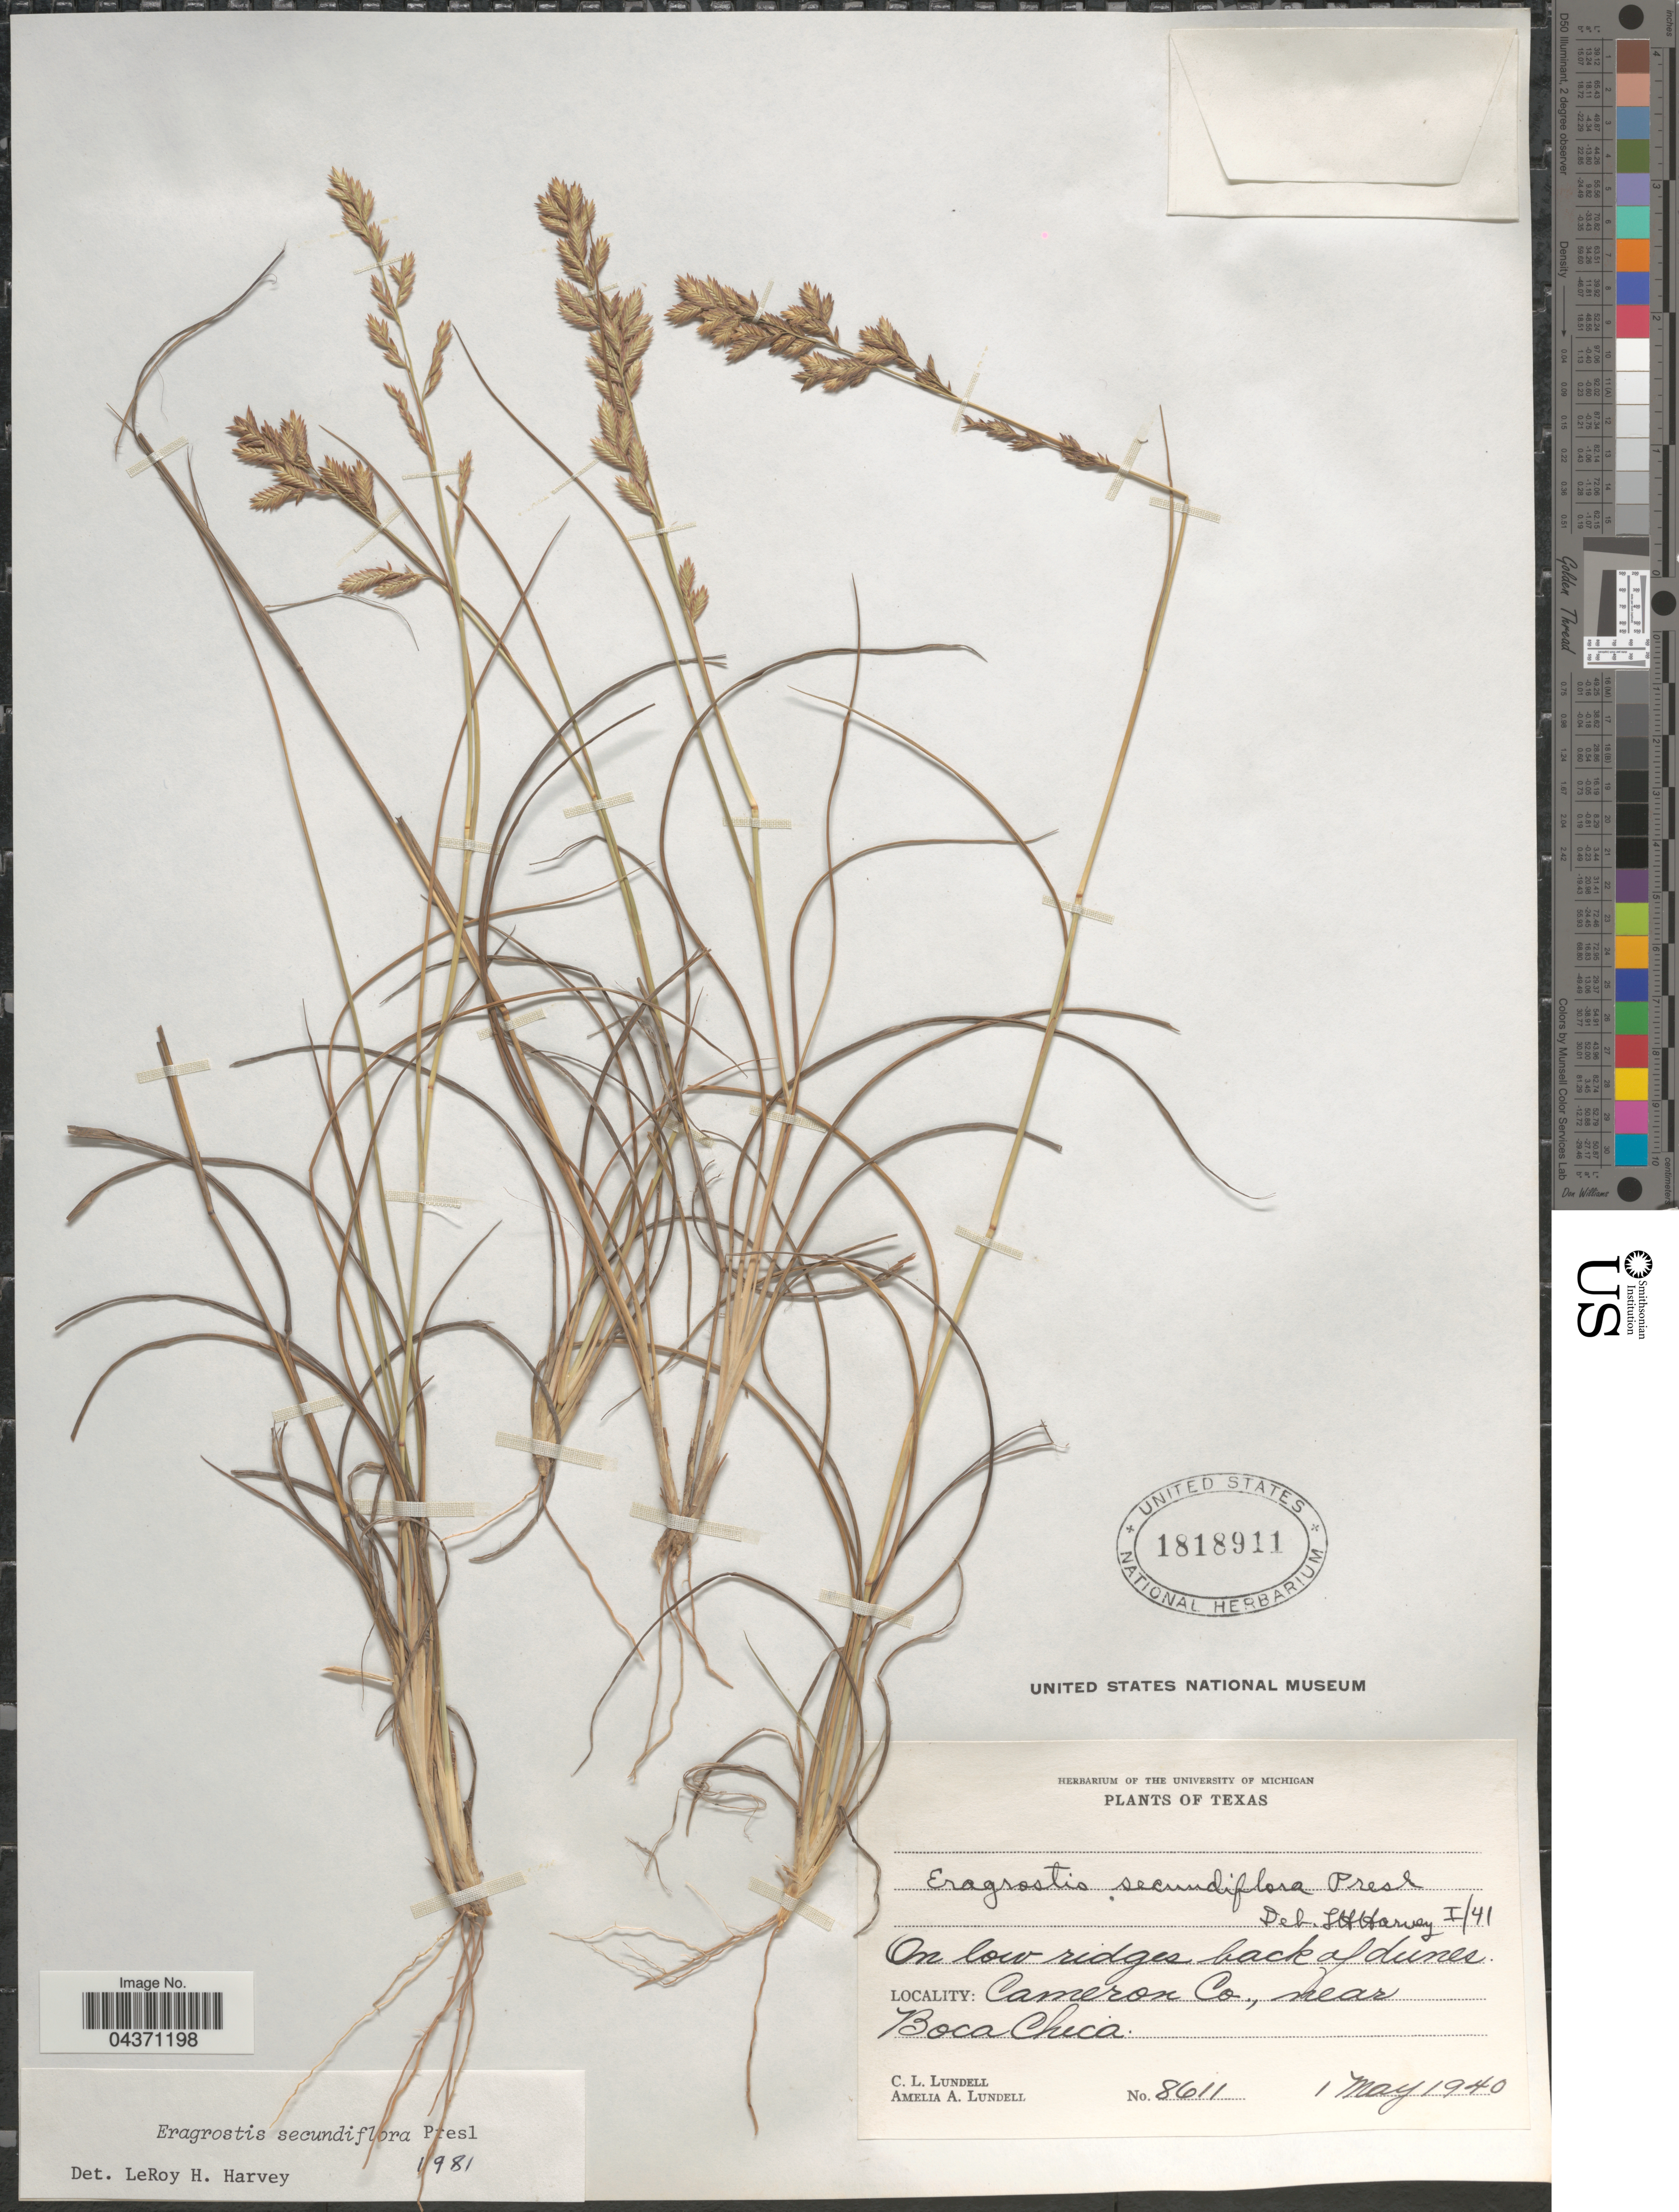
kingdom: Plantae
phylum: Tracheophyta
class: Liliopsida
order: Poales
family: Poaceae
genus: Eragrostis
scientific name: Eragrostis secundiflora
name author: J. Presl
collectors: C. L. Lundell & A. A. Lundell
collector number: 8611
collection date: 1940-05-01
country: United States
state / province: Texas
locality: On low ridges back of dunes. Cameron Co., near Boca Chica.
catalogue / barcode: US 1818911